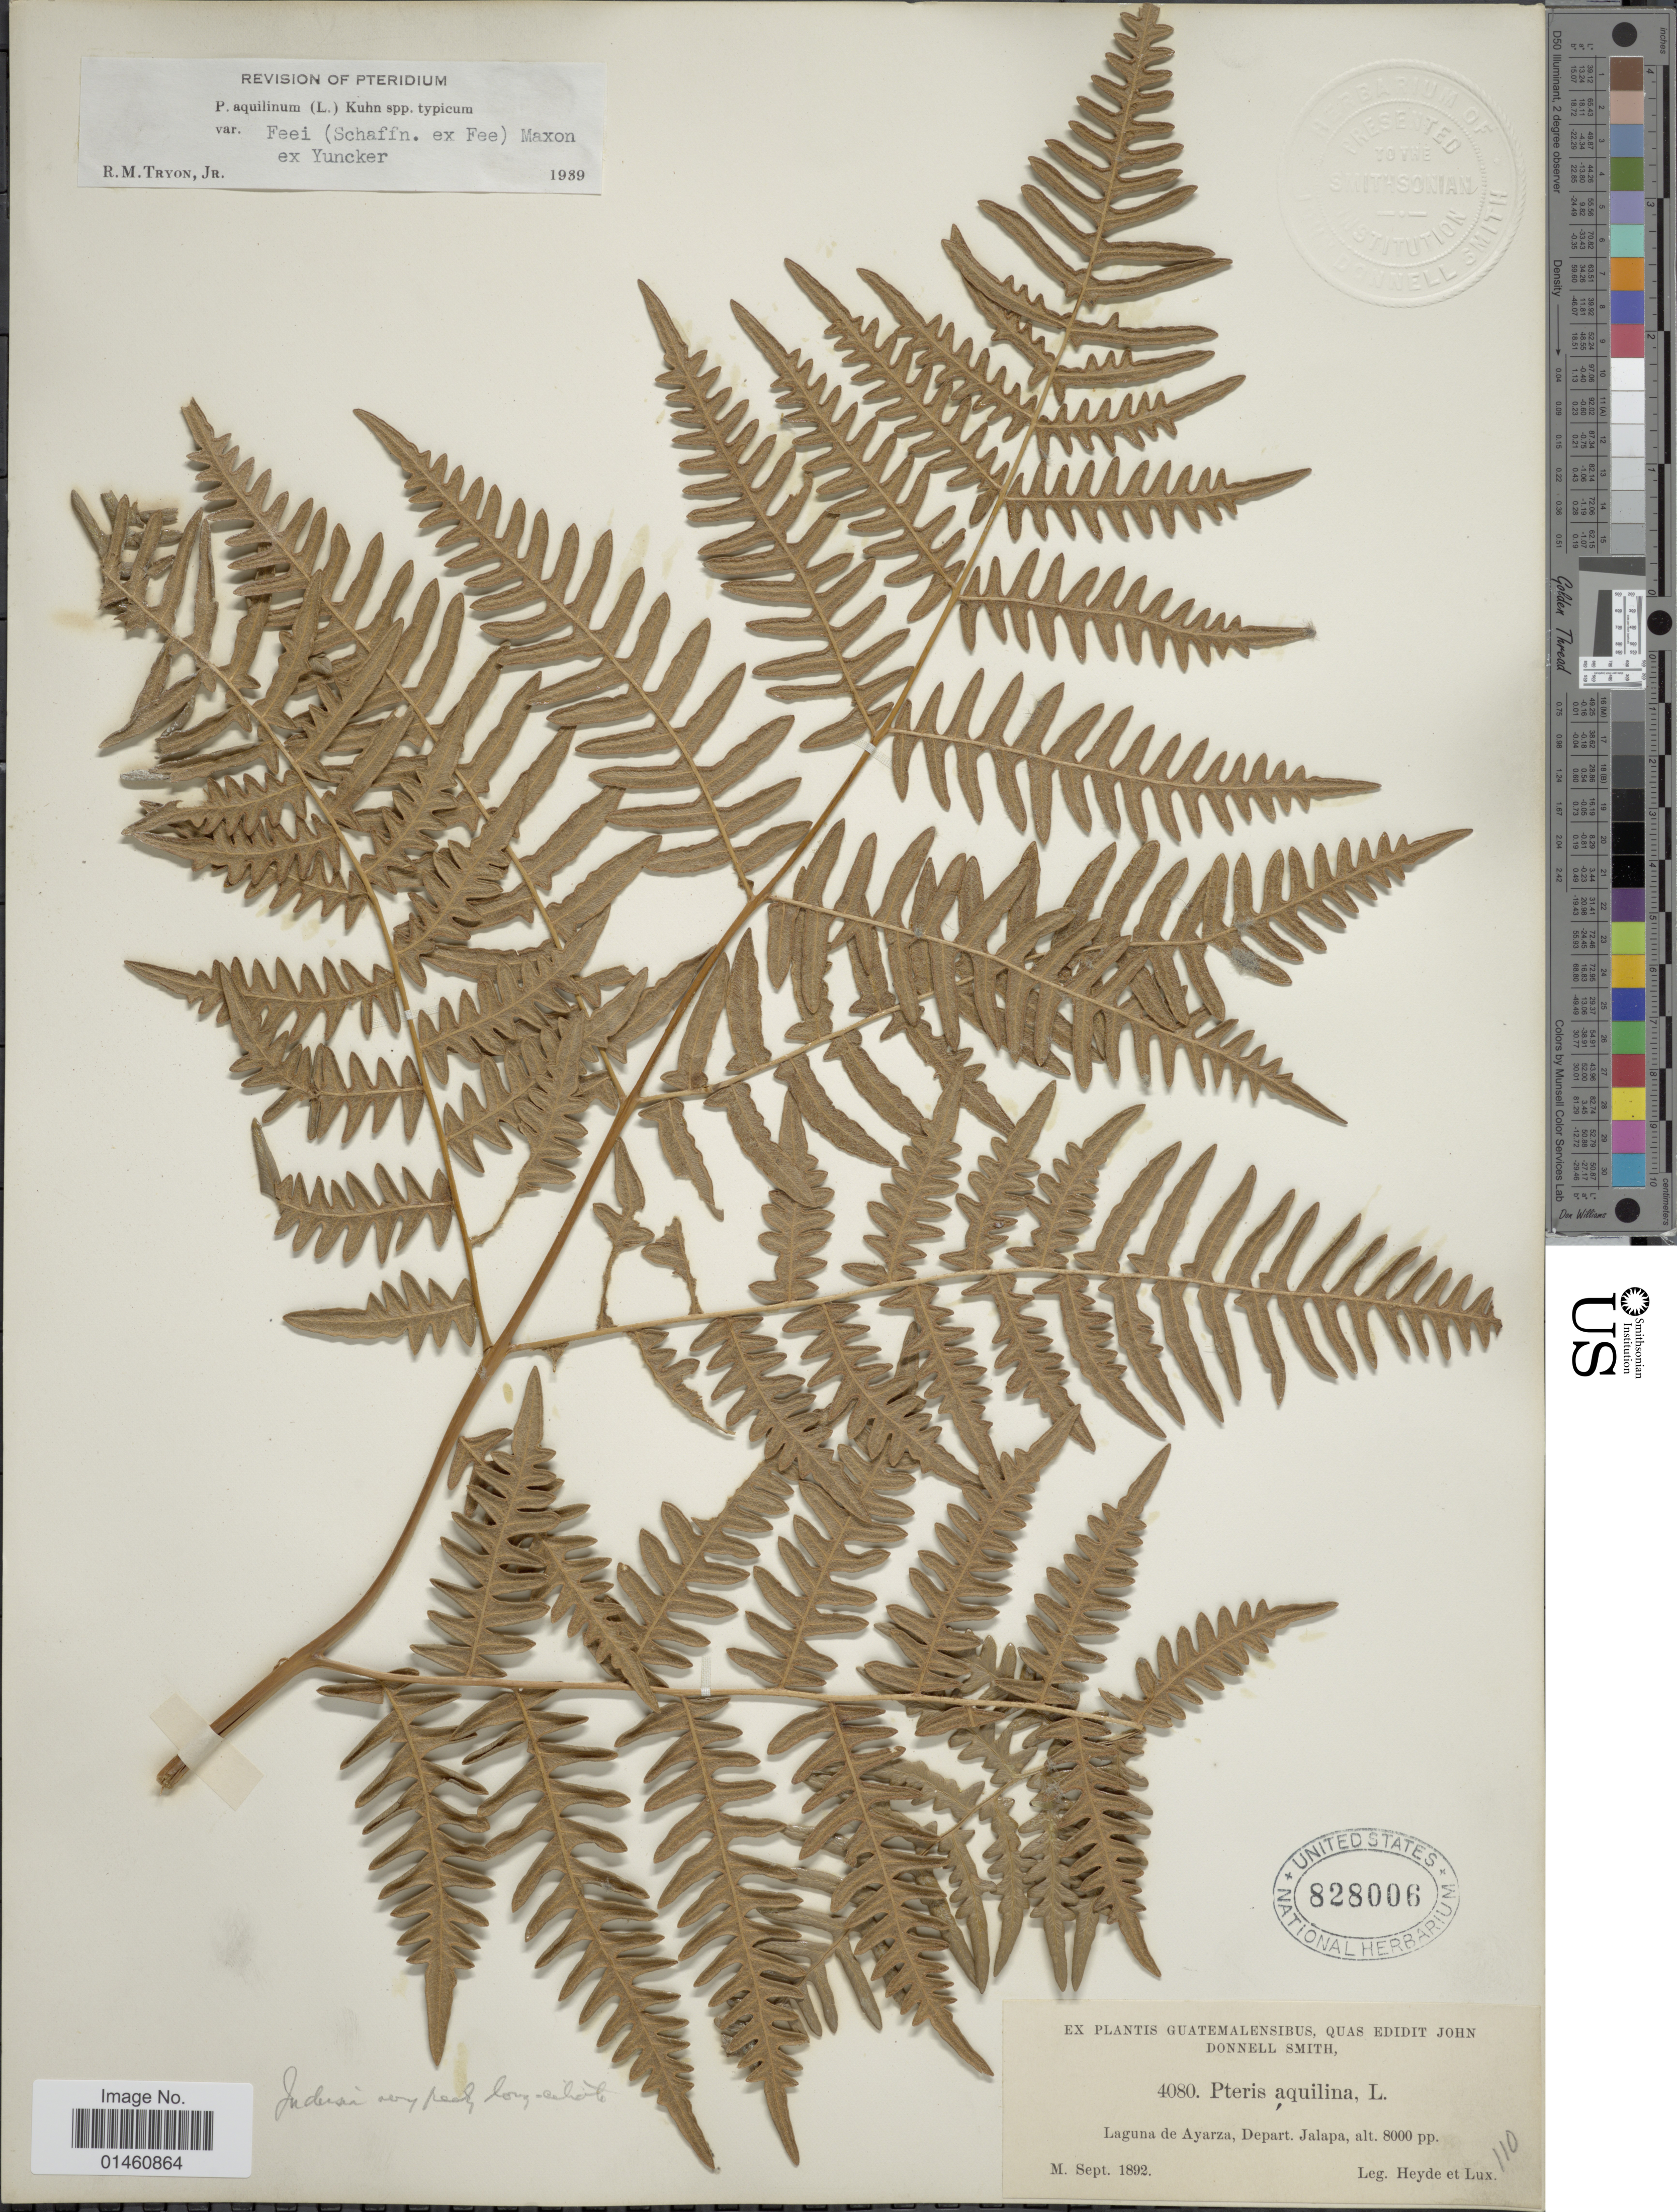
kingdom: Plantae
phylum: Tracheophyta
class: Polypodiopsida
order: Polypodiales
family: Dennstaedtiaceae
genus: Pteridium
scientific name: Pteridium aquilinum var. feei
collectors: Heyde & Lux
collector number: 110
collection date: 1892-09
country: Guatemala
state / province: Jalapa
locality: Laguna de Ayarza.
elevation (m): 2438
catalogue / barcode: US 828006